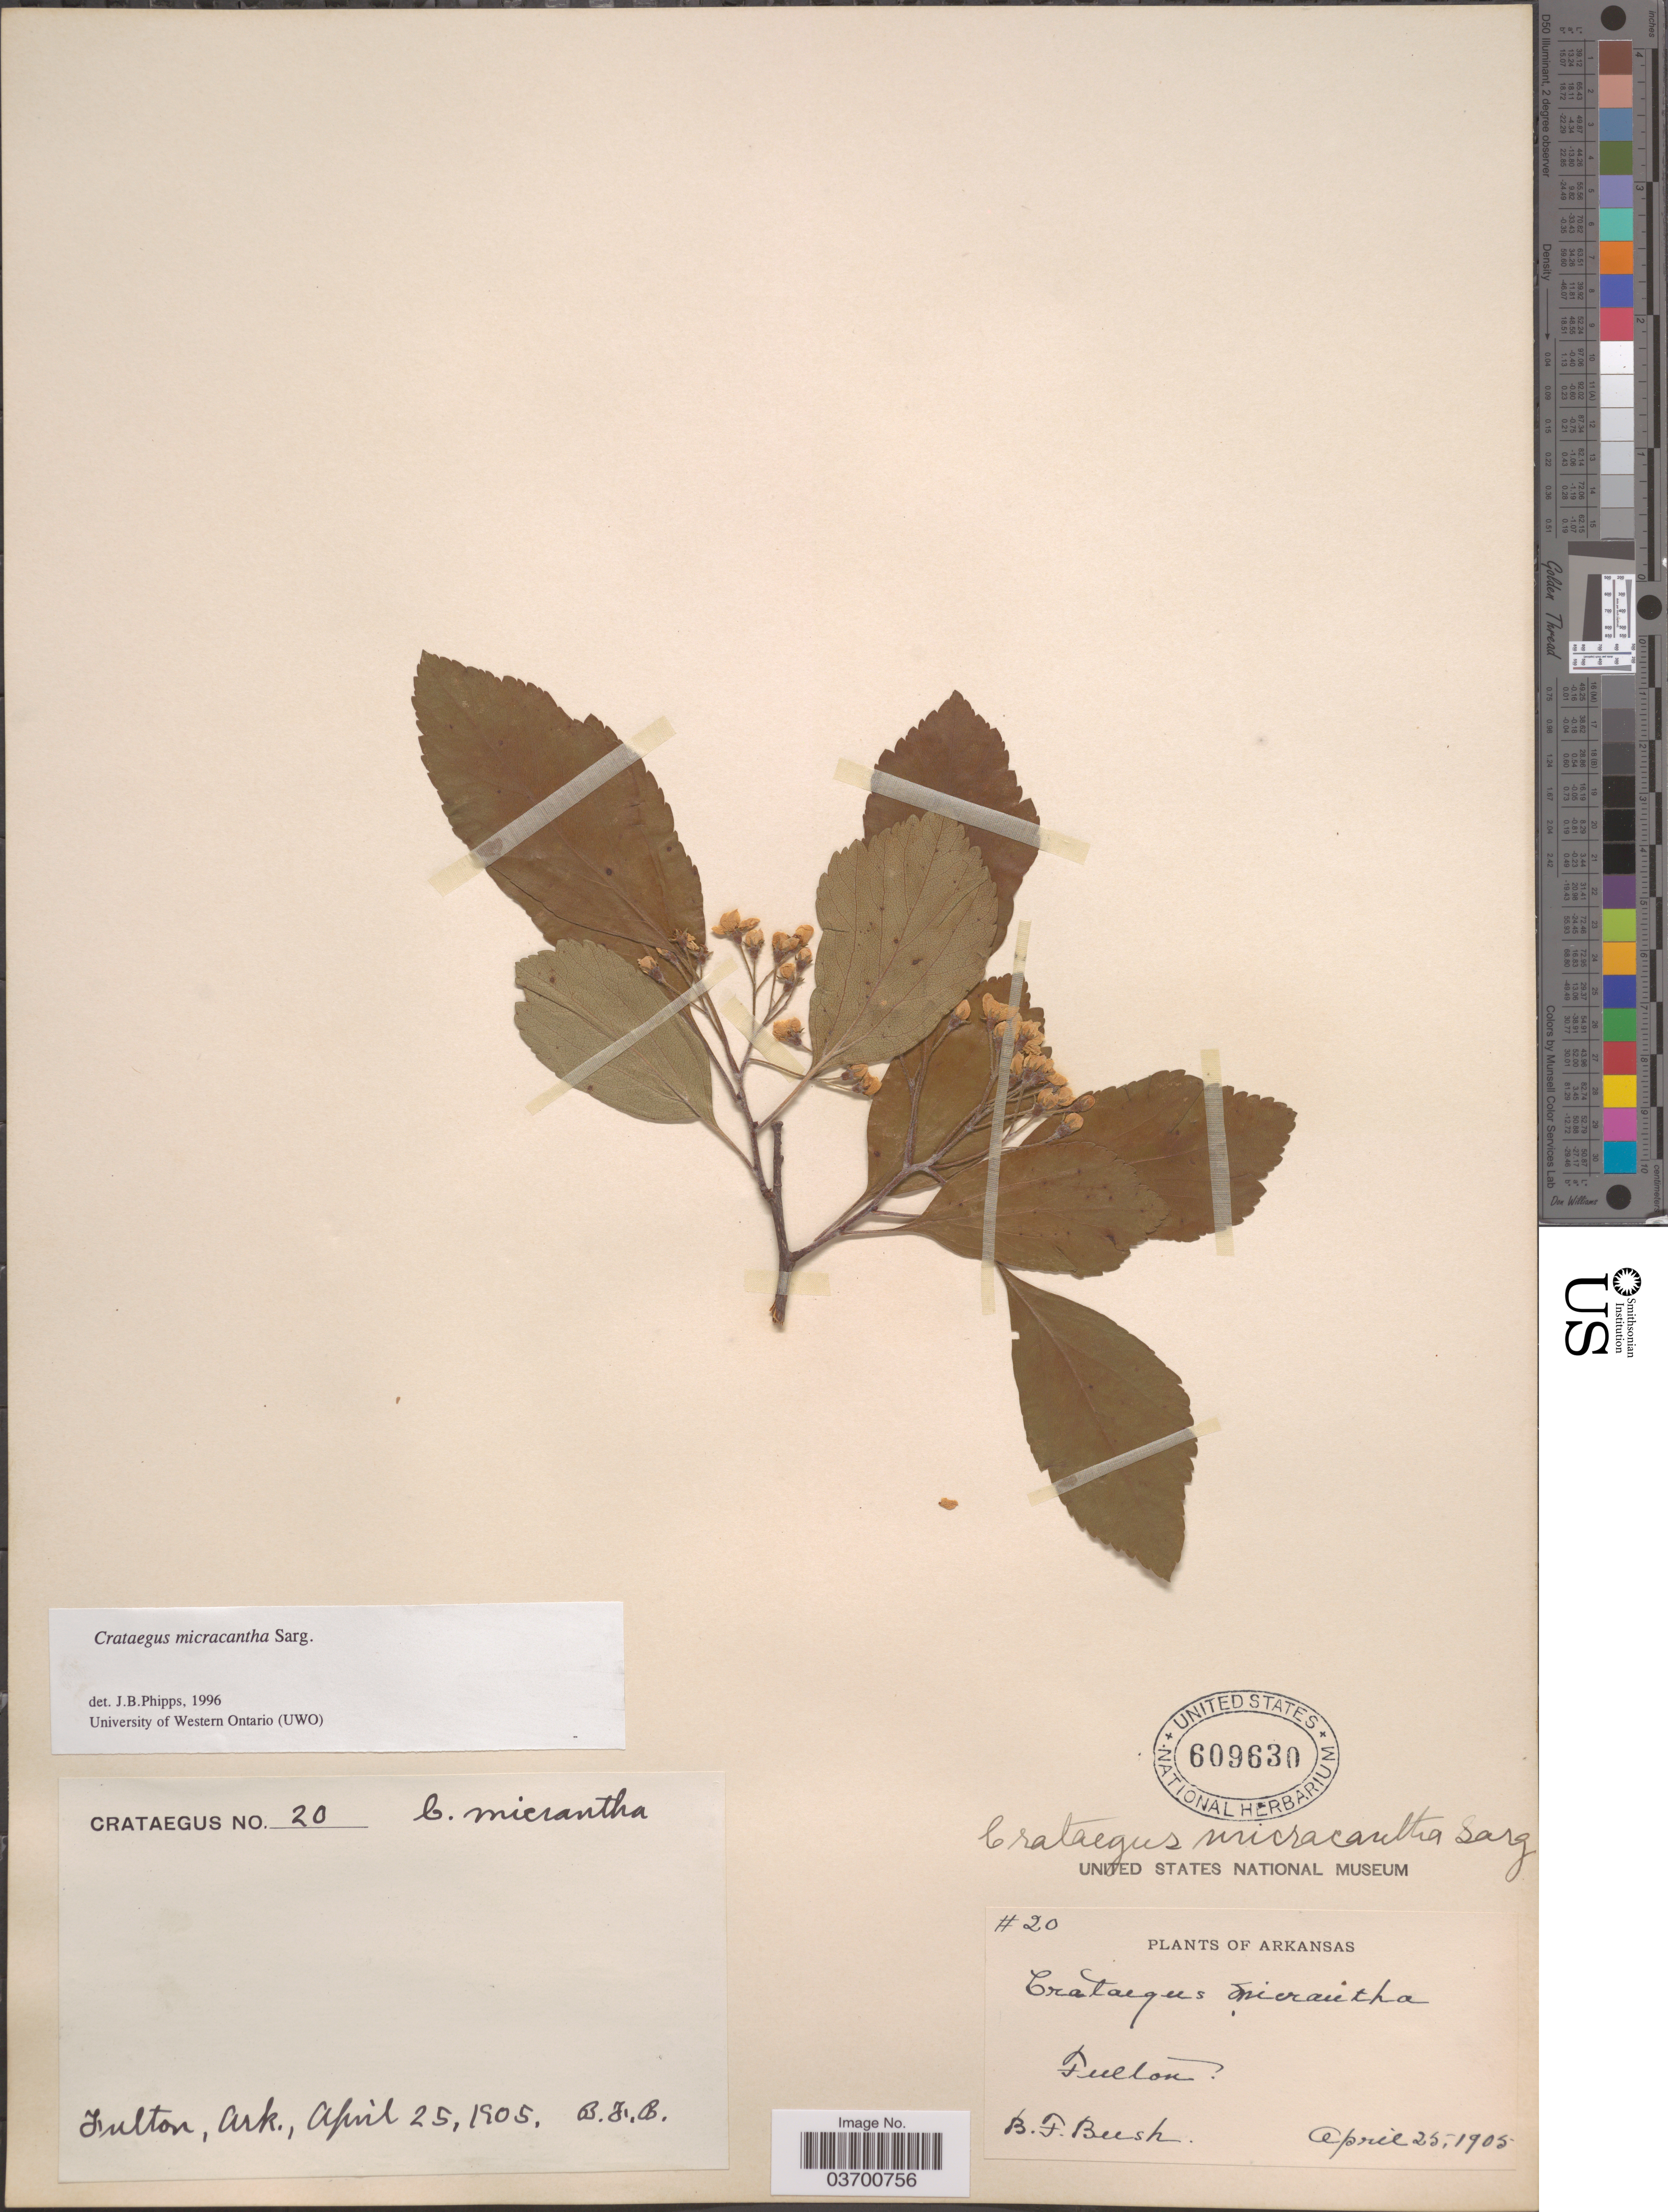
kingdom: Plantae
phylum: Tracheophyta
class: Magnoliopsida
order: Rosales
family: Rosaceae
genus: Crataegus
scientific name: Crataegus micracantha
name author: Sarg.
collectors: B. F. Bush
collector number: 20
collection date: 1905-04-25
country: United States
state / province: Arkansas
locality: Fulton.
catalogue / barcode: US 609630